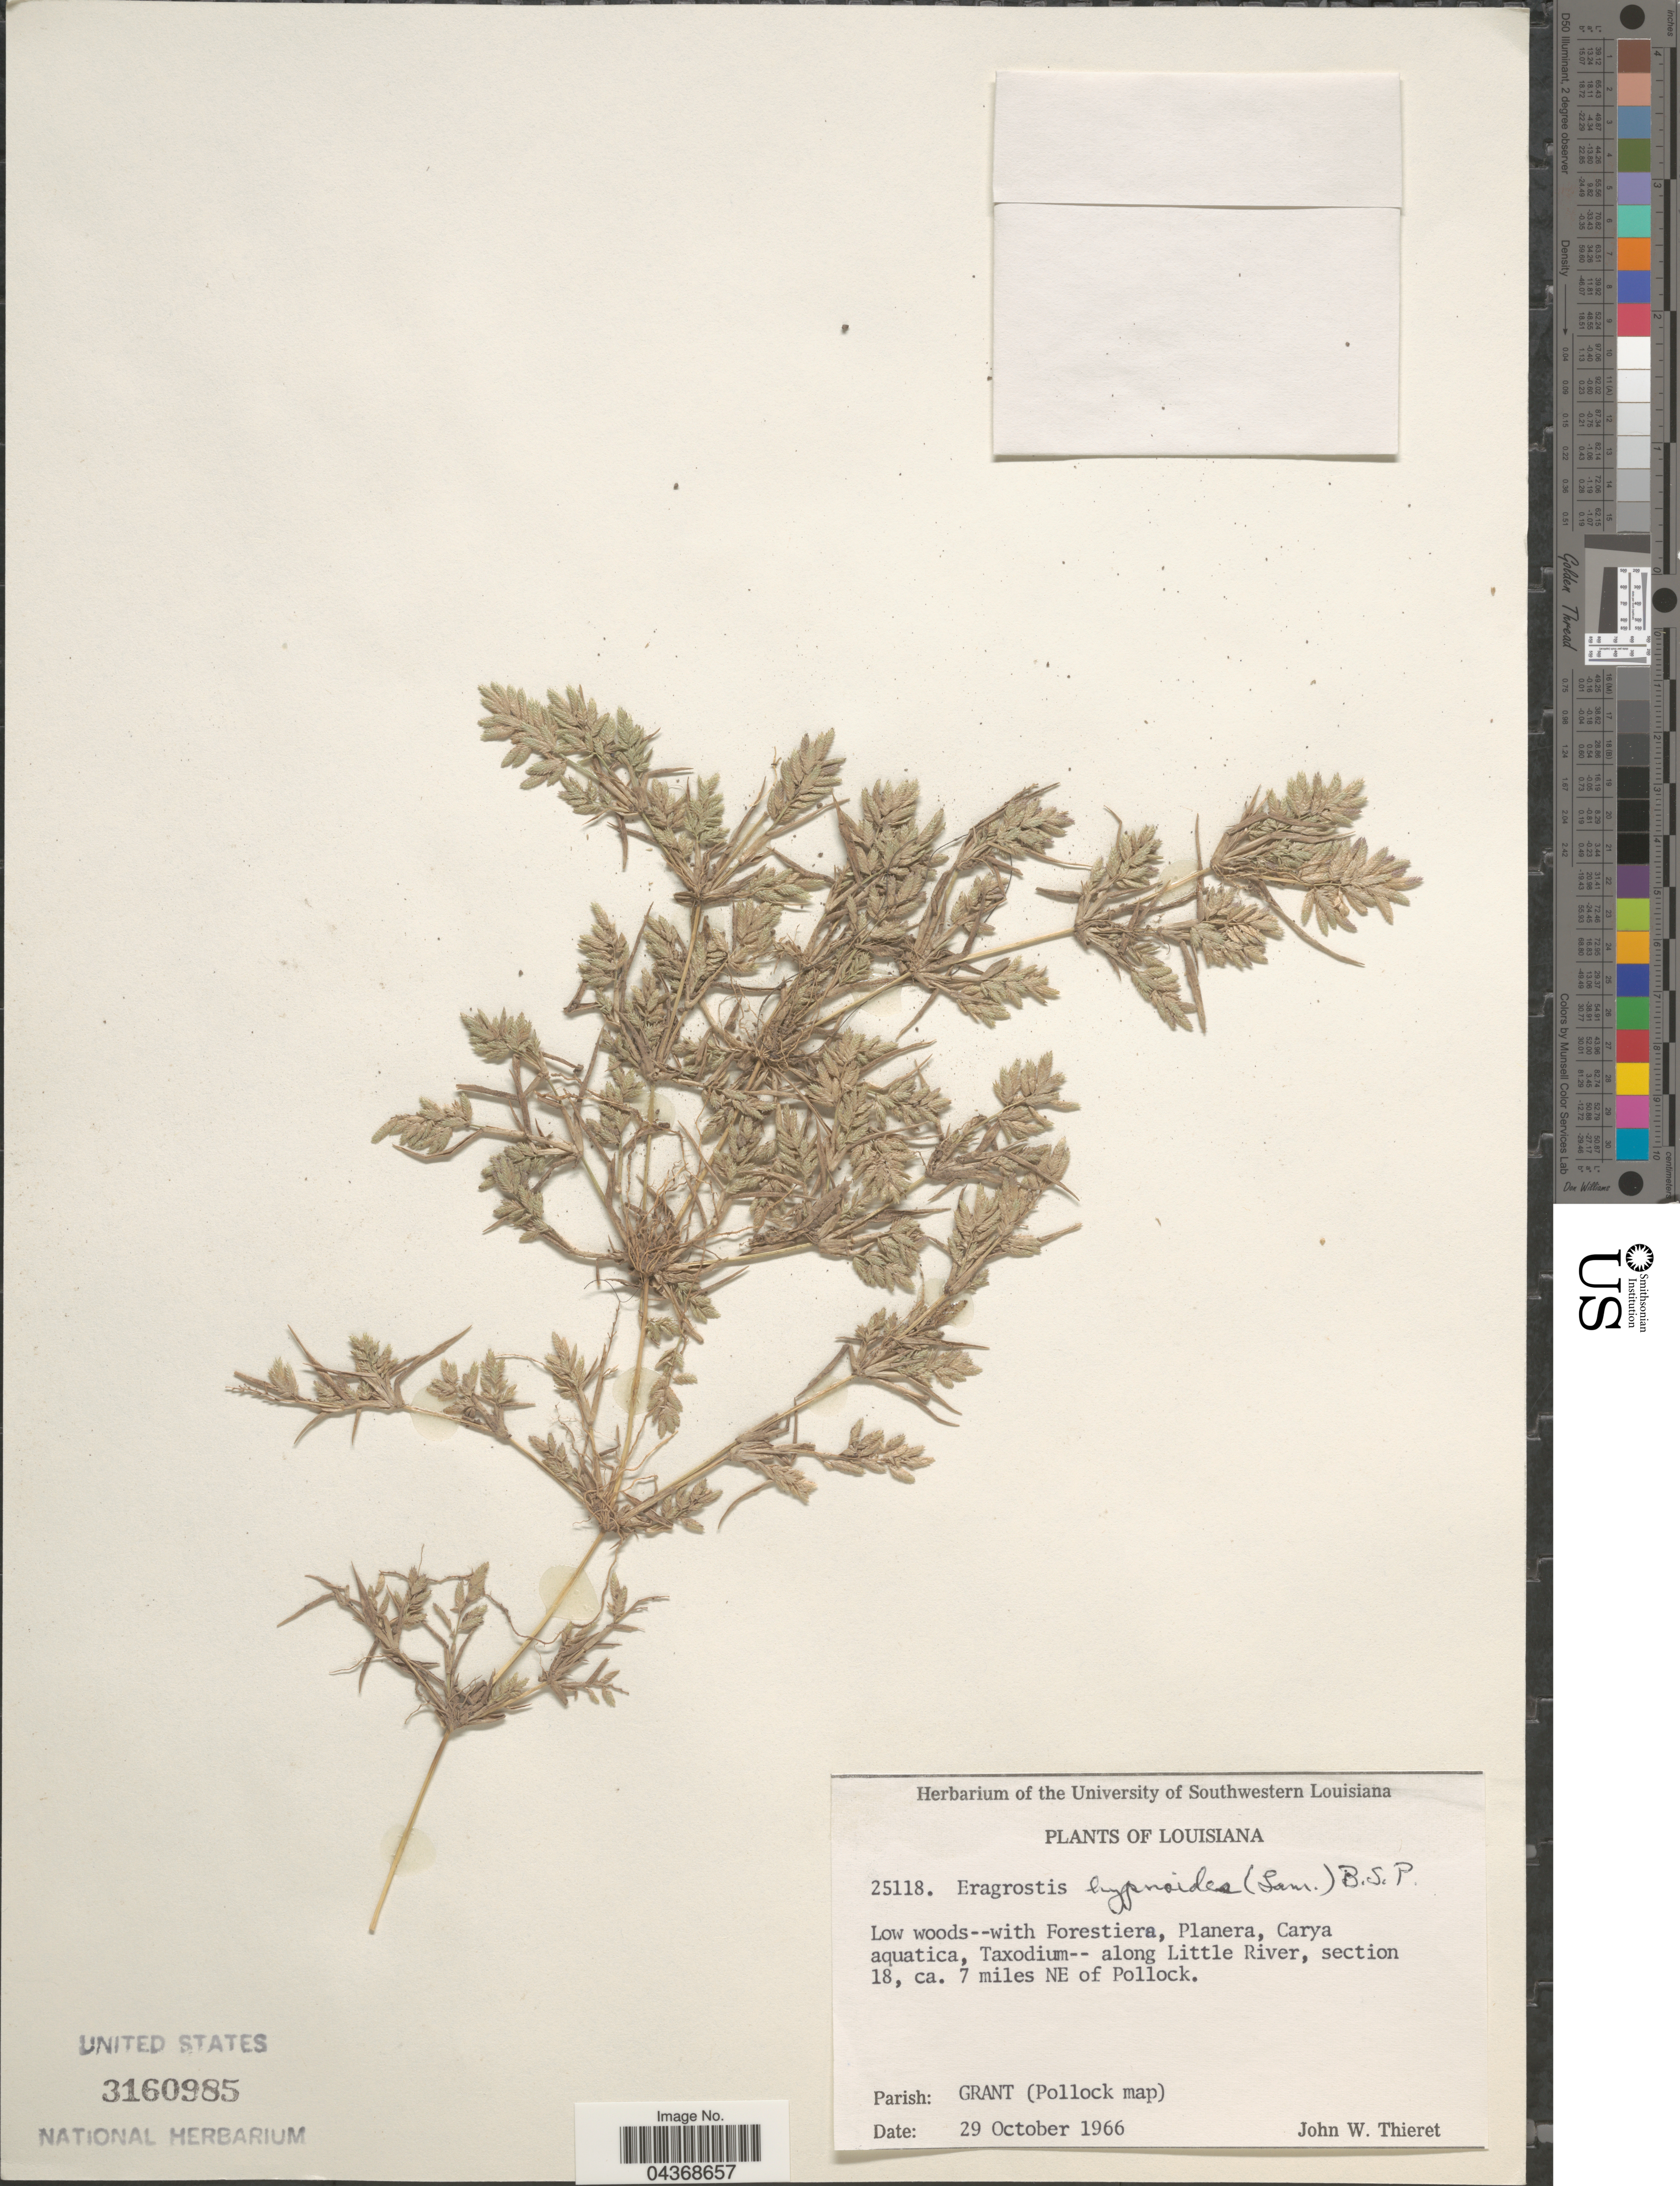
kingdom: Plantae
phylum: Tracheophyta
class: Liliopsida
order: Poales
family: Poaceae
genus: Eragrostis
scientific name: Eragrostis hypnoides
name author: (Lam.) Britton, Stearns & Poggenb.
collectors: J. W. Thieret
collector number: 25118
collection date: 1966-10-29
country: United States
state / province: Louisiana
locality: Along Little River, section 18, ca. 7 miles NE of Pollock. Parish: Grant (Pollock map).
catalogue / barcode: US 3160985